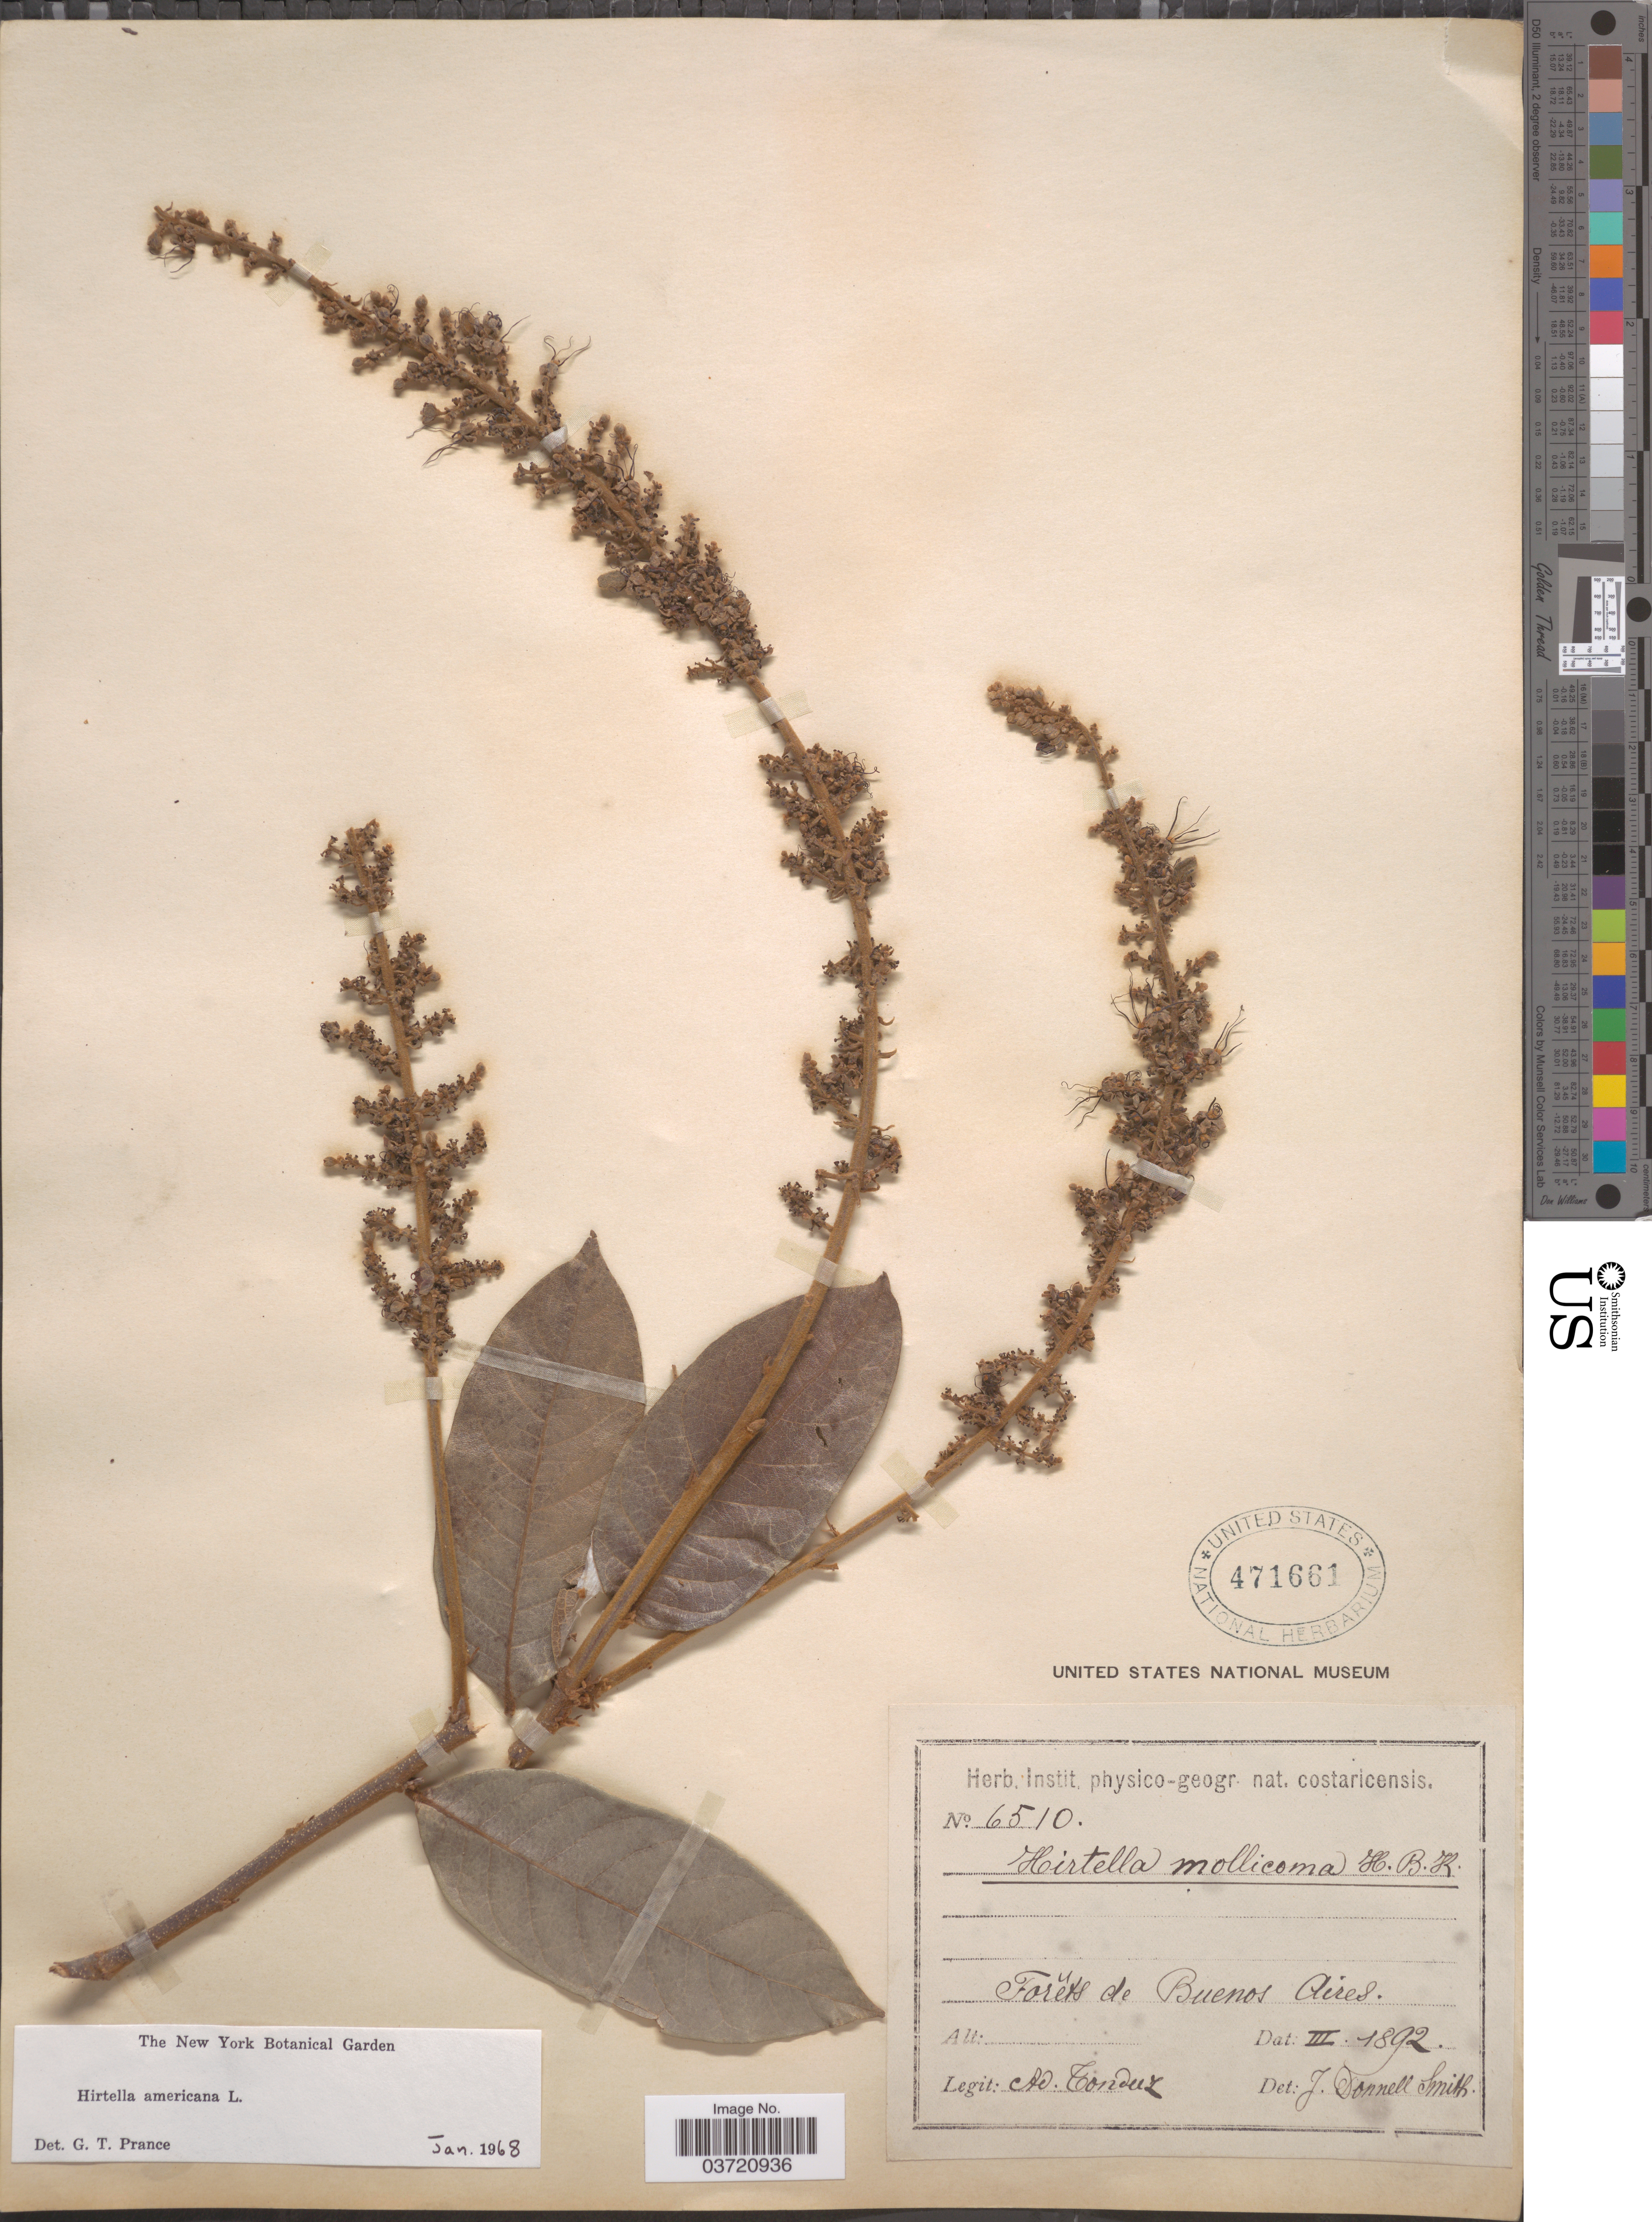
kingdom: Plantae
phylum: Tracheophyta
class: Magnoliopsida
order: Malpighiales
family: Chrysobalanaceae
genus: Hirtella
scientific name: Hirtella americana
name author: L.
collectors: A. Tonduz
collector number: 6510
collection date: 1892-03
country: Costa Rica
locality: Forêts de Buenos Aires.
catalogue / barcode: US 471661